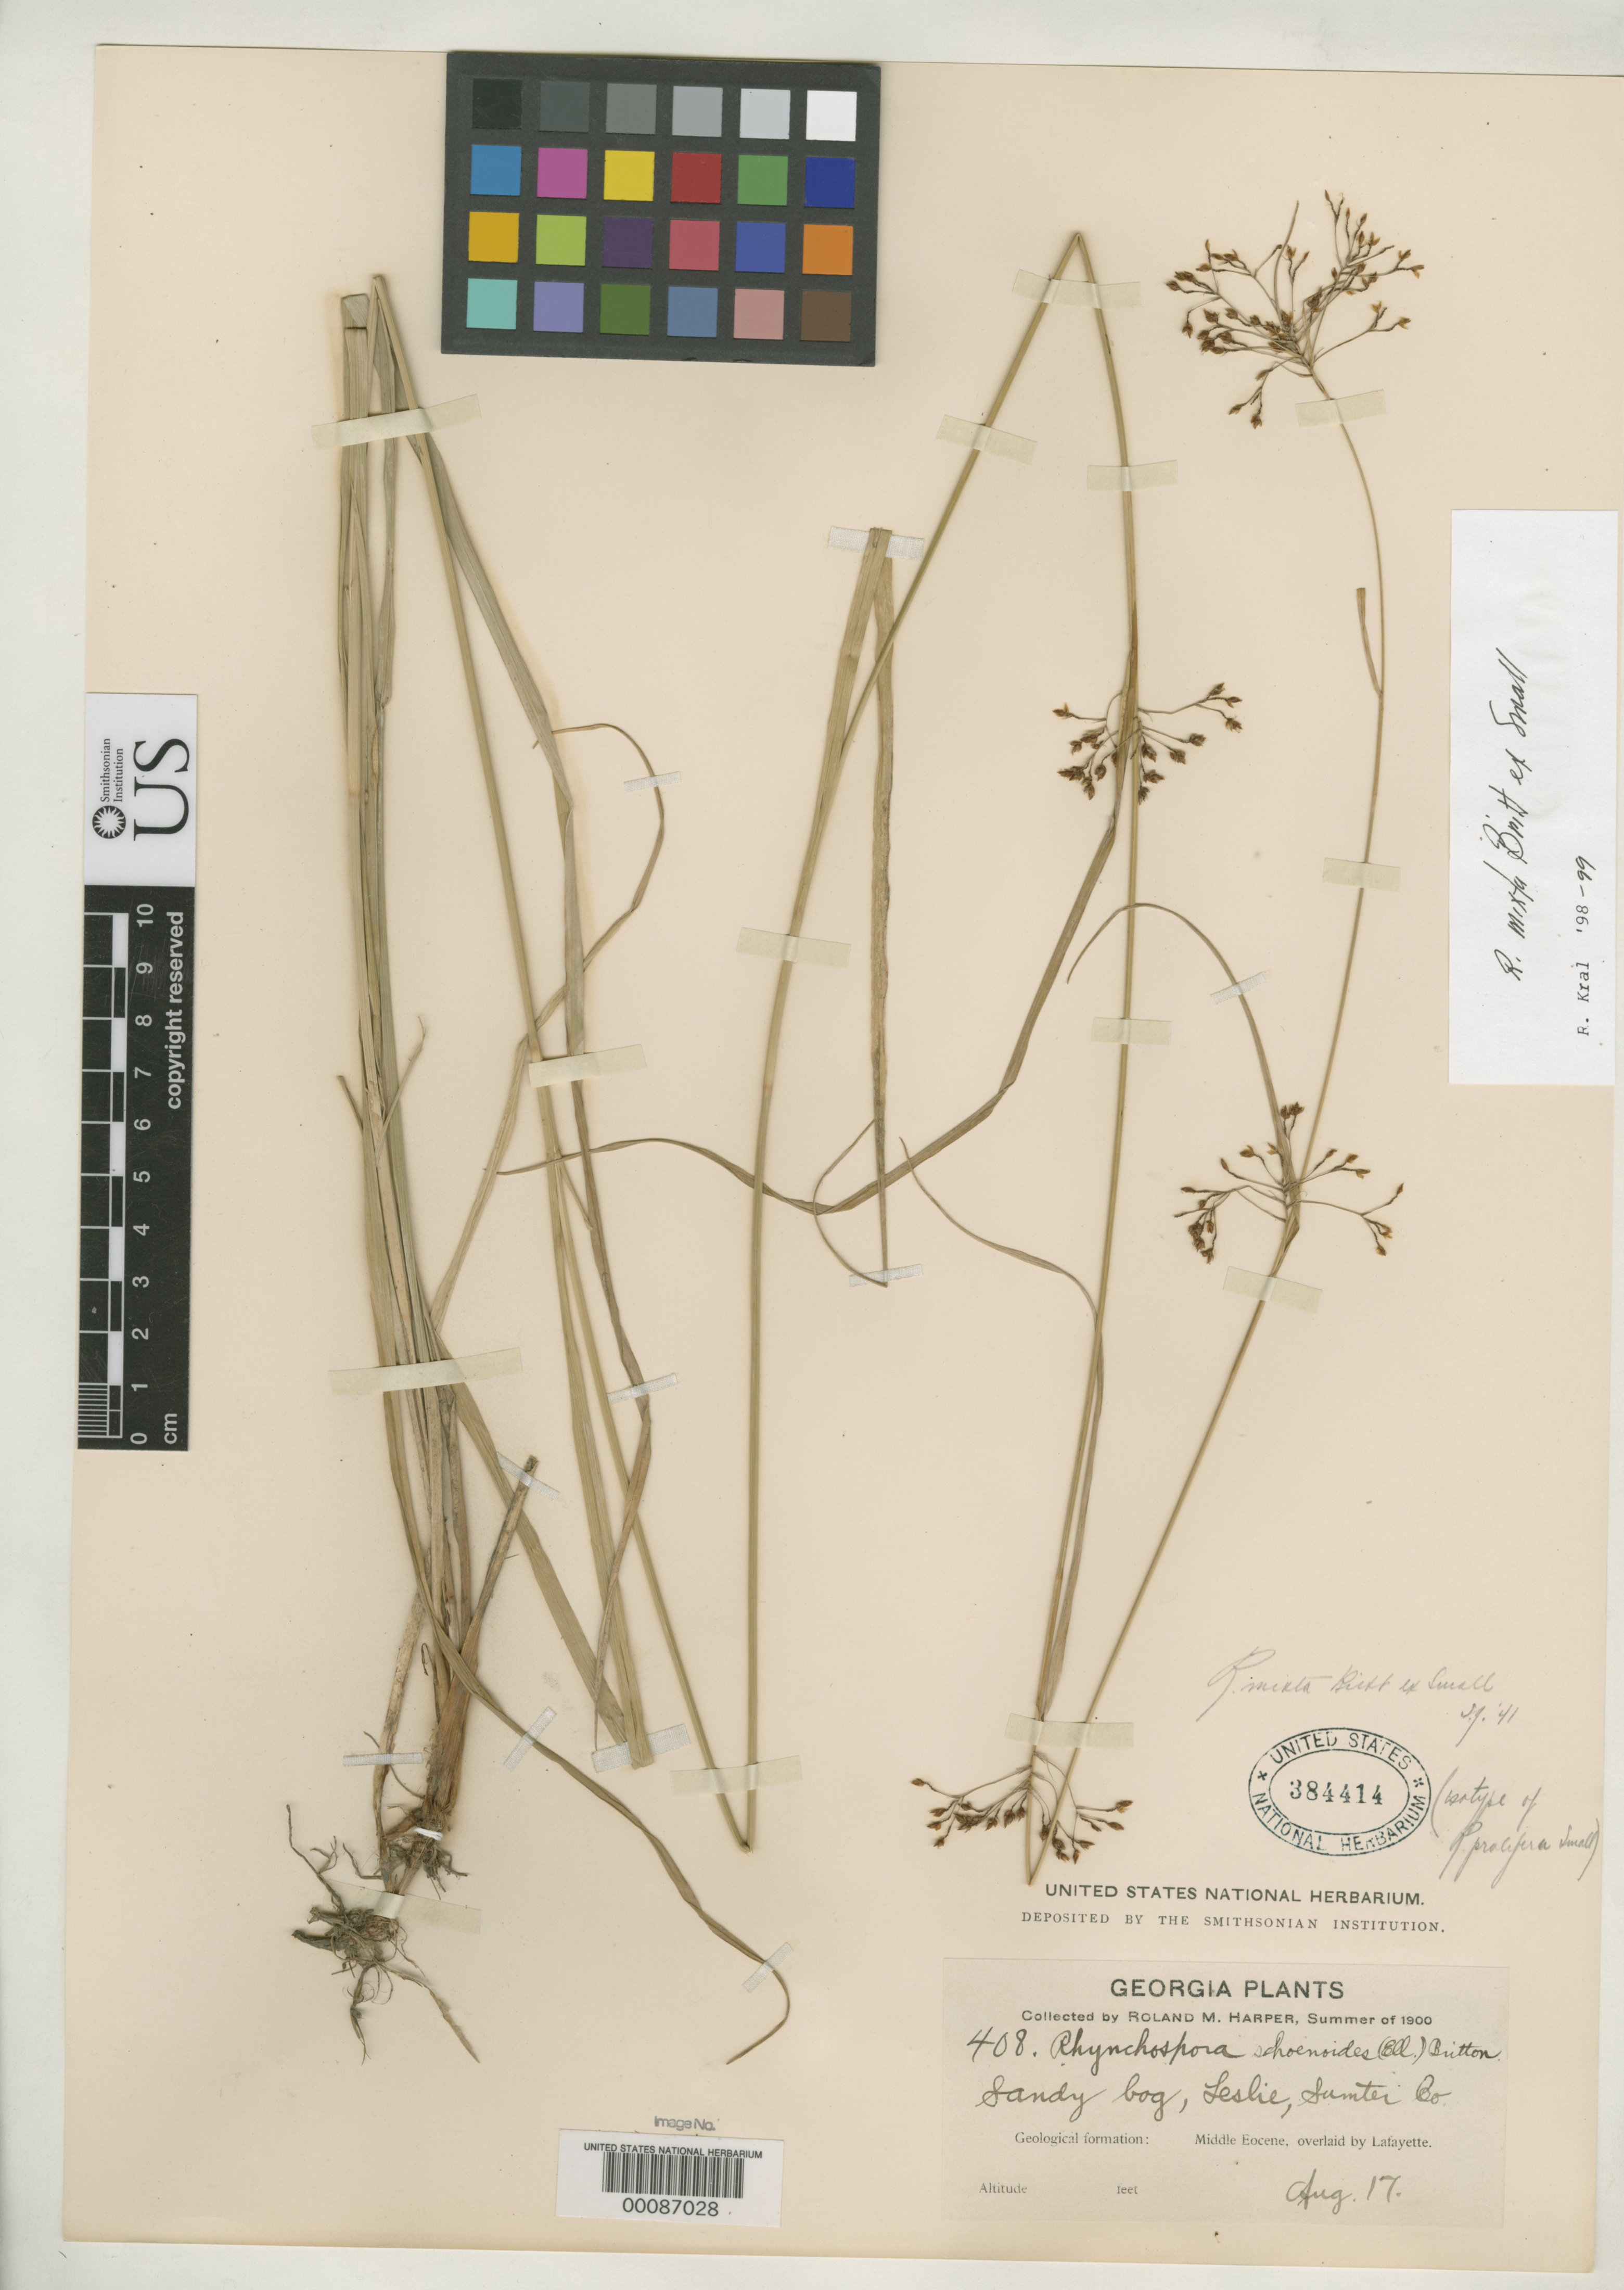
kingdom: Plantae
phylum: Tracheophyta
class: Liliopsida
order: Poales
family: Cyperaceae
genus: Rhynchospora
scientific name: Rhynchospora prolifera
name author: Small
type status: Isotype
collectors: R. M. Harper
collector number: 408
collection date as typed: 17 Aug 1900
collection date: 1900-08-17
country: United States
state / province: Georgia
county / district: Sumter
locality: Leslie.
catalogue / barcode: US 384414